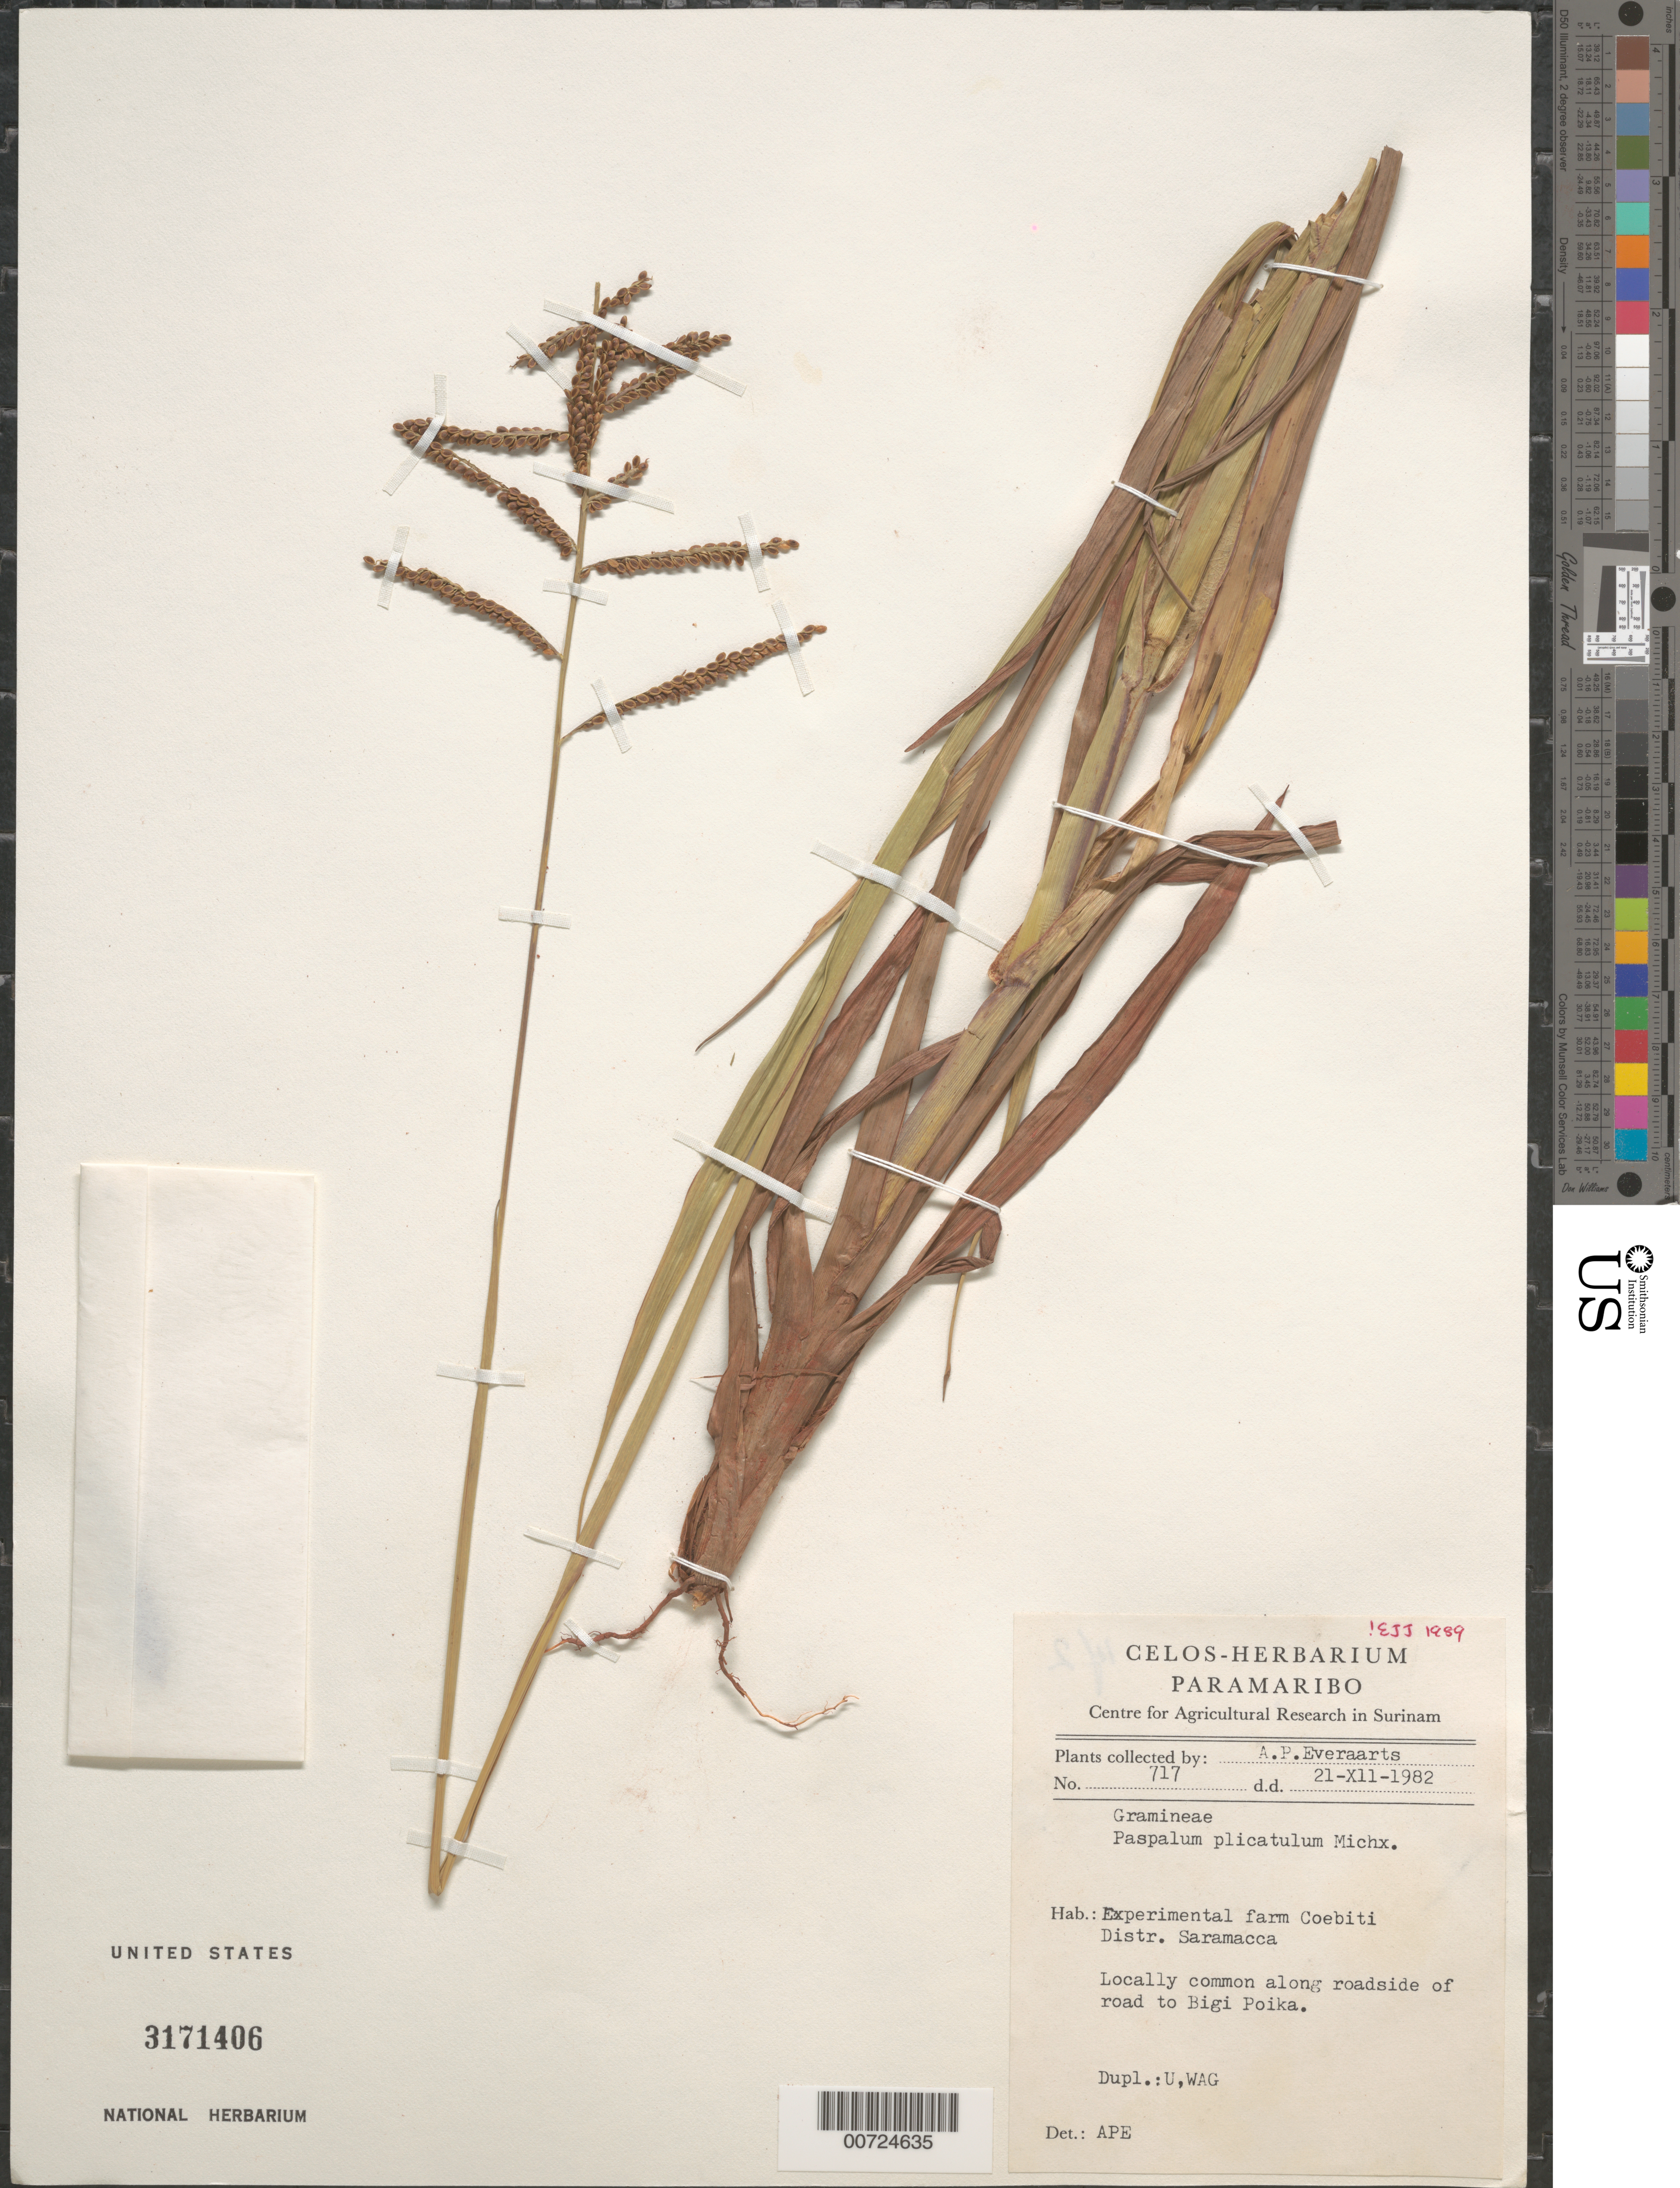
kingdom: Plantae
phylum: Tracheophyta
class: Liliopsida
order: Poales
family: Poaceae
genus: Paspalum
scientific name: Paspalum plicatulum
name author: Michx.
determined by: Judziewicz, E. J.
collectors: A. Everaarts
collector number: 717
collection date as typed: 21-Dec-82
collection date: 1982-12-21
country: Suriname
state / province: Saramacca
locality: Coebiti Experimental Farm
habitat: Along roadside of road to Bigi Poika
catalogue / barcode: US 3171406